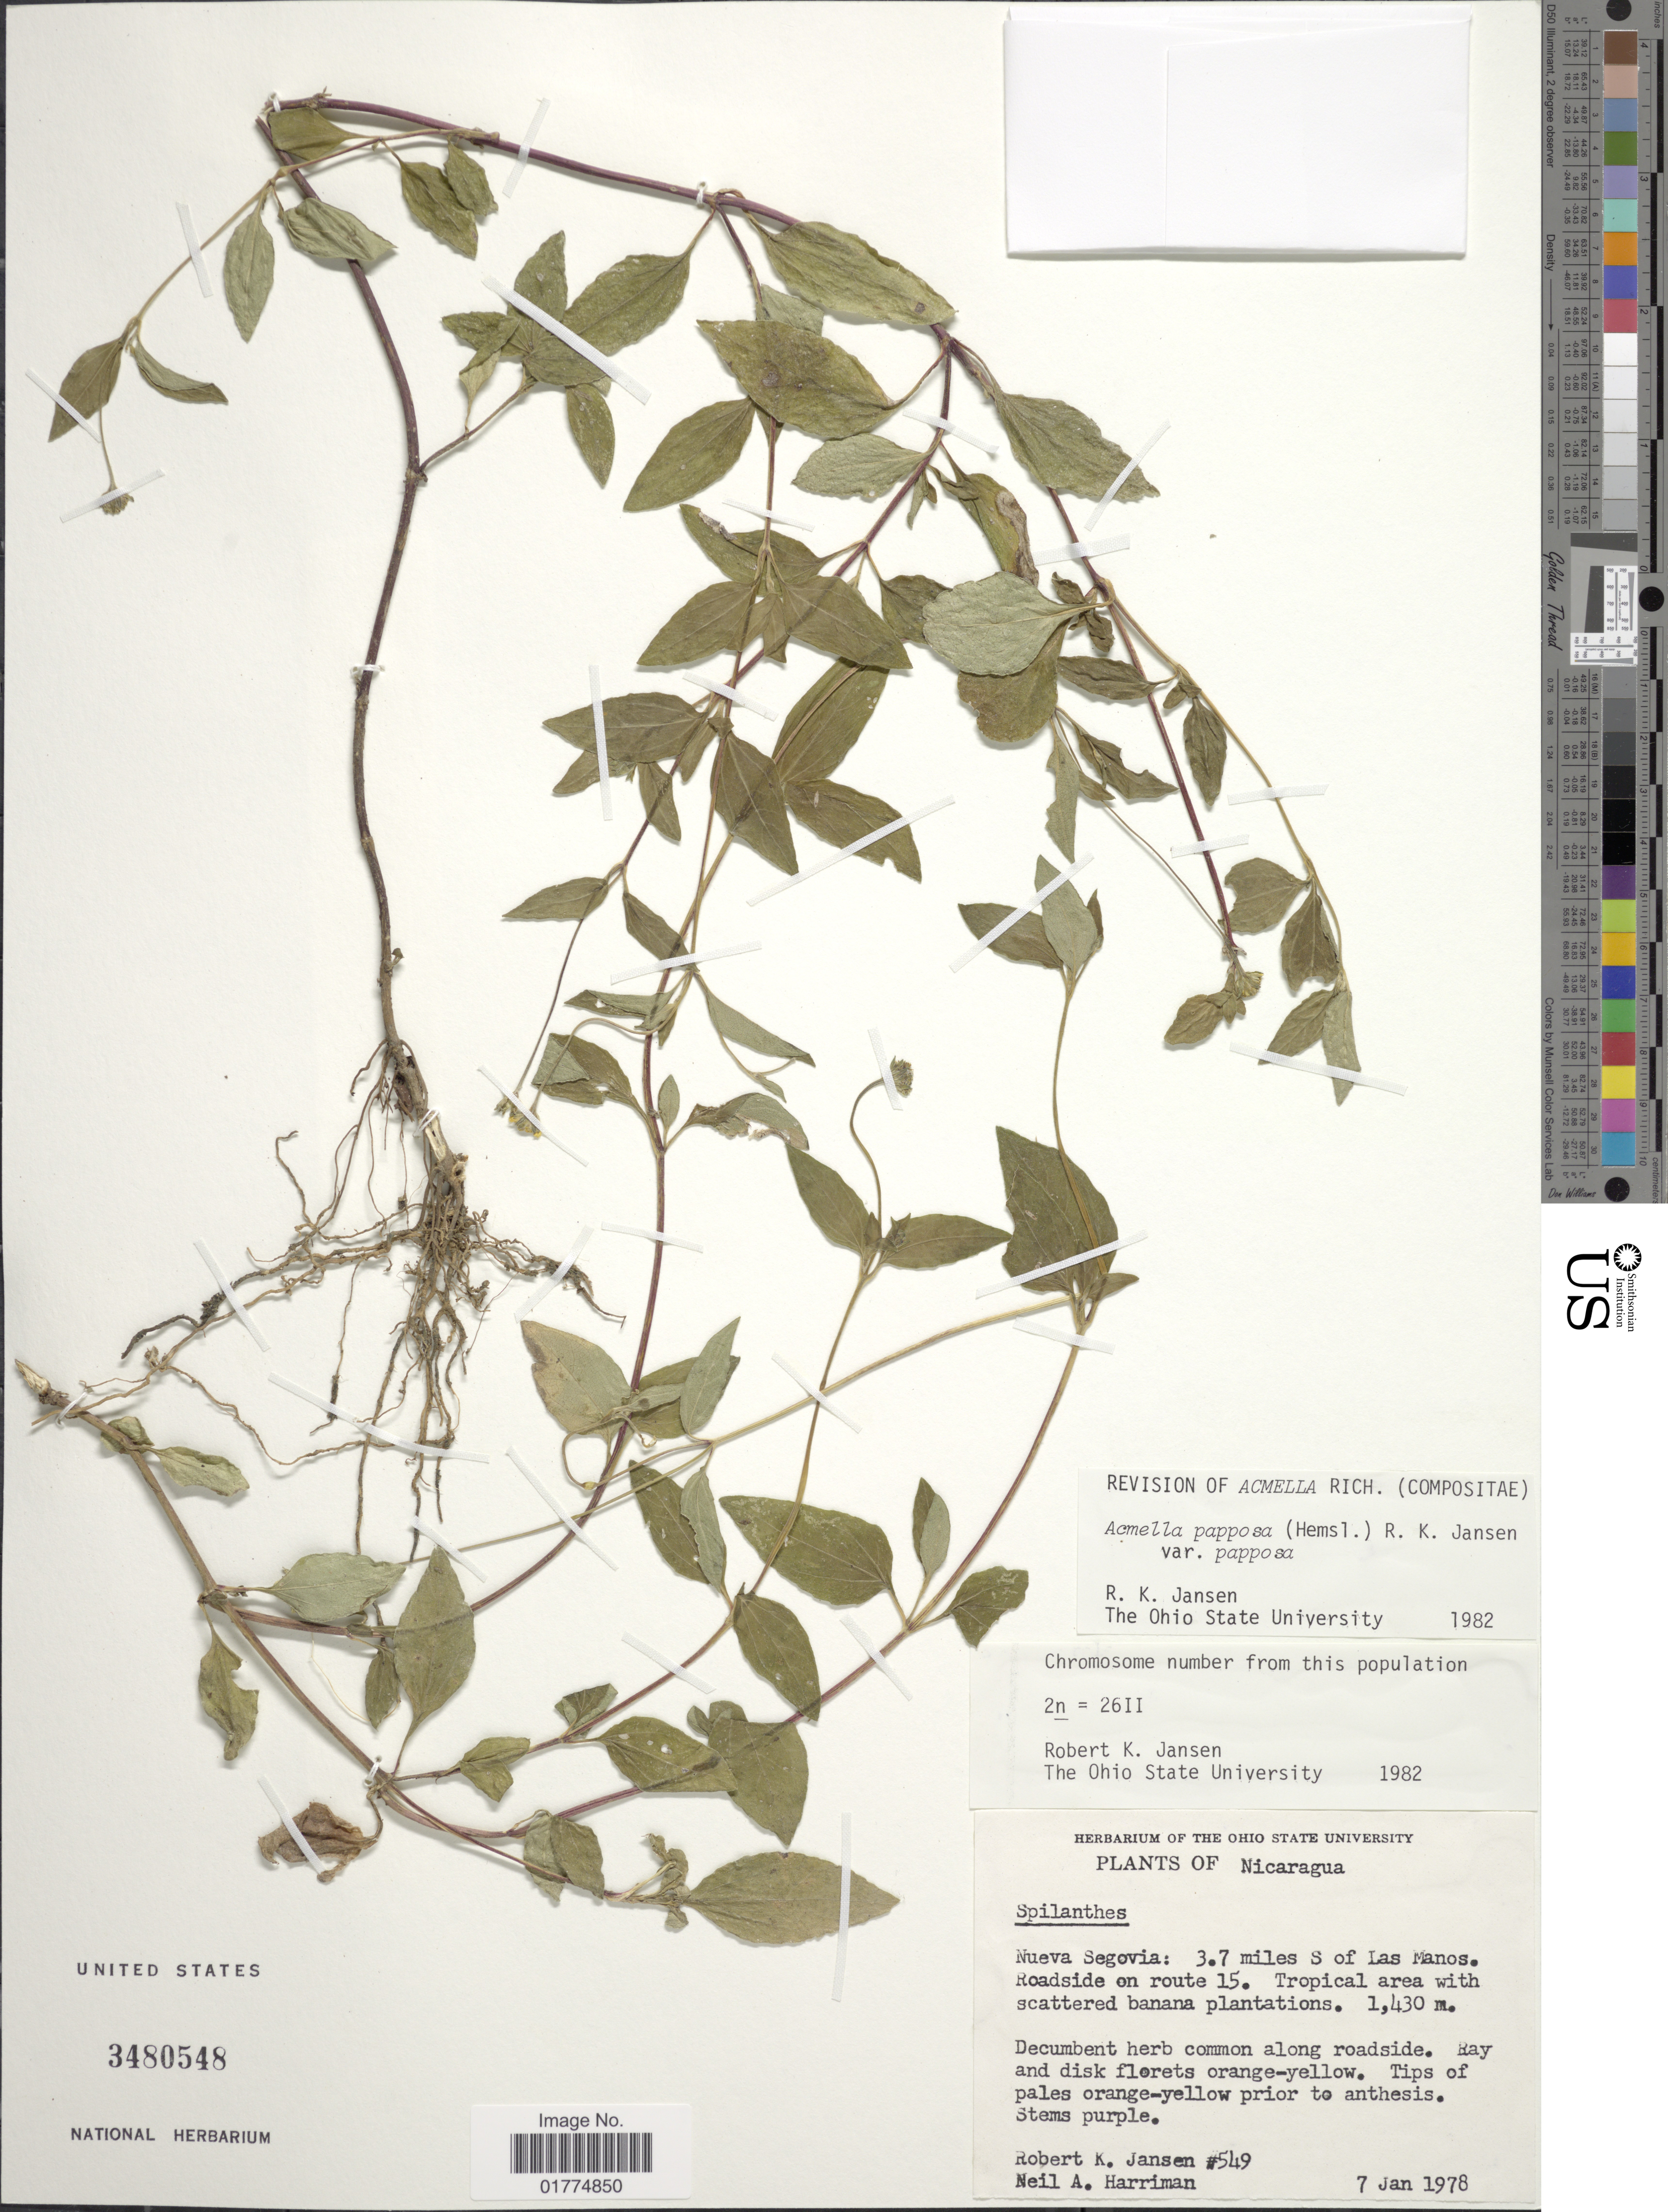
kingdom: Plantae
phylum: Tracheophyta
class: Magnoliopsida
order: Asterales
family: Asteraceae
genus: Acmella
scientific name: Acmella papposa var. papposa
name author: (Hemsl.) R.K. Jansen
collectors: R. K. Jansen & N. A. Harriman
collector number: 549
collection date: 1978-01-07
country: Nicaragua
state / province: Nueva Segovia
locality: Nueva Segovia: 3.7 miles S of Las Manos. Roadside on route 15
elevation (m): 1430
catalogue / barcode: US 3480548